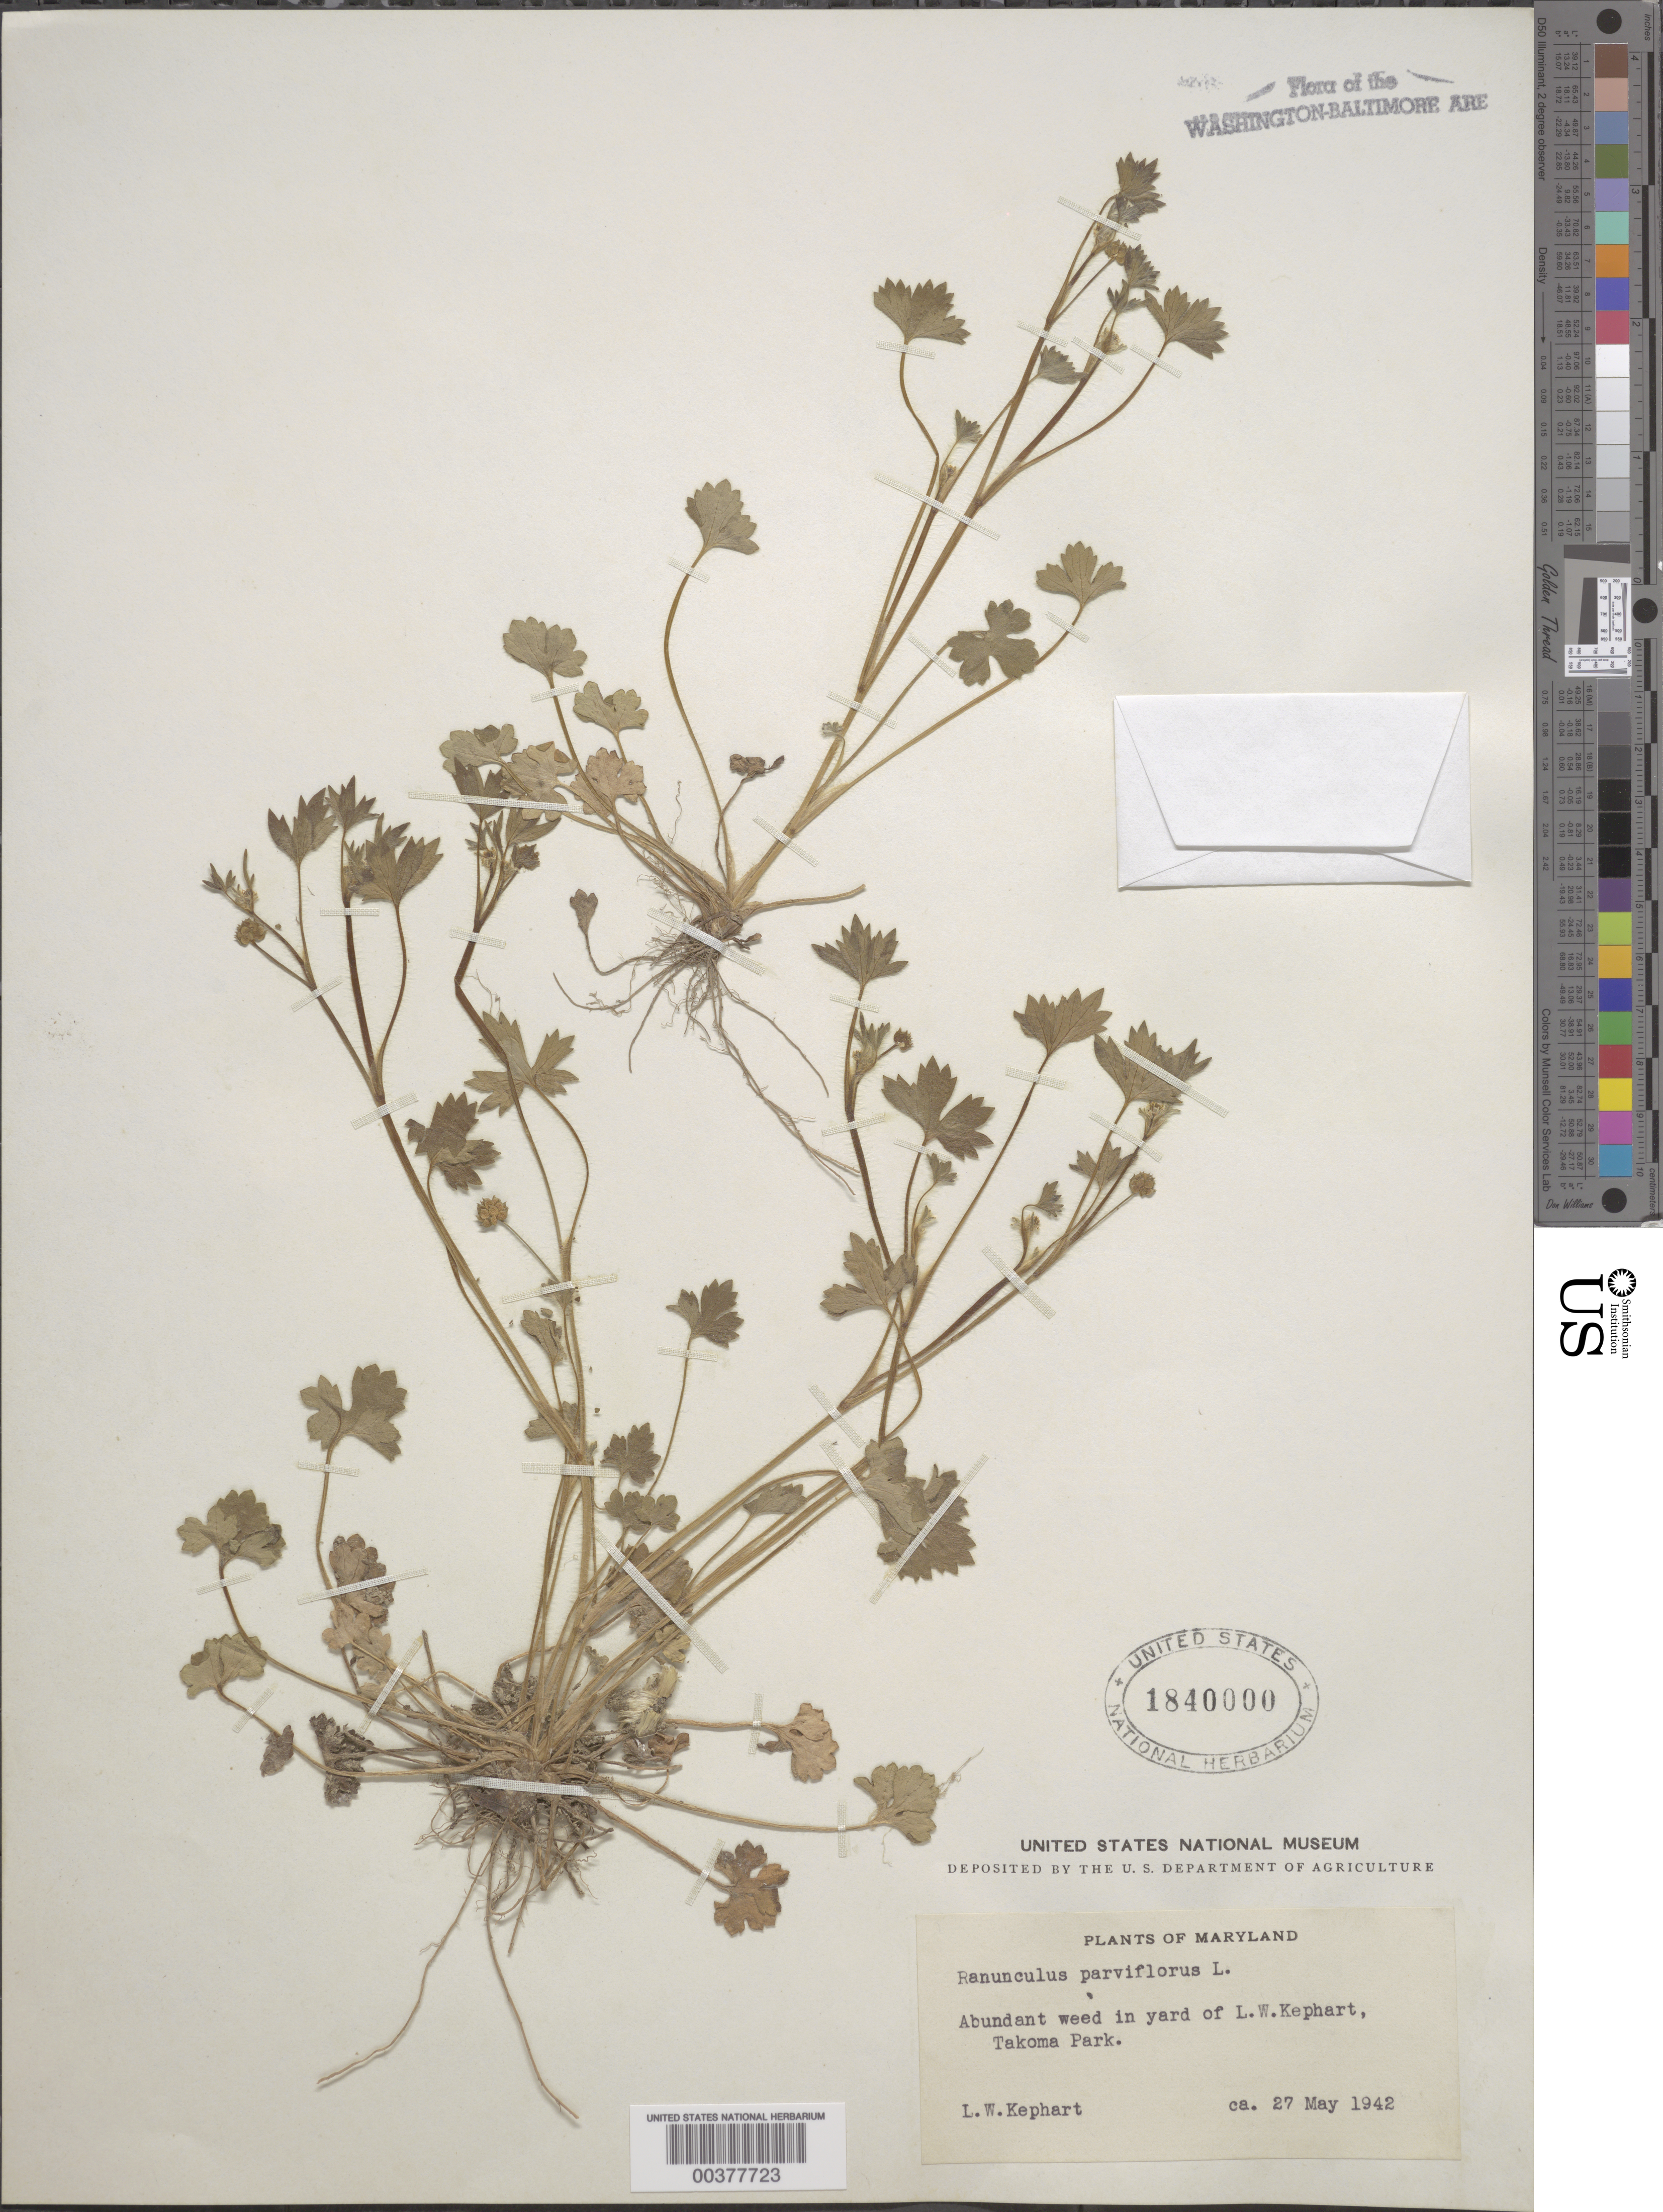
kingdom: Plantae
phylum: Tracheophyta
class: Magnoliopsida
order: Ranunculales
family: Ranunculaceae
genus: Ranunculus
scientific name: Ranunculus parviflorus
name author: L.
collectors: L. W. Kephart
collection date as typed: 27 May 1942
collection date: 1942-05-27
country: United States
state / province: Maryland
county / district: Montgomery / Prince George's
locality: Takoma Park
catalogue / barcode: US 1840000